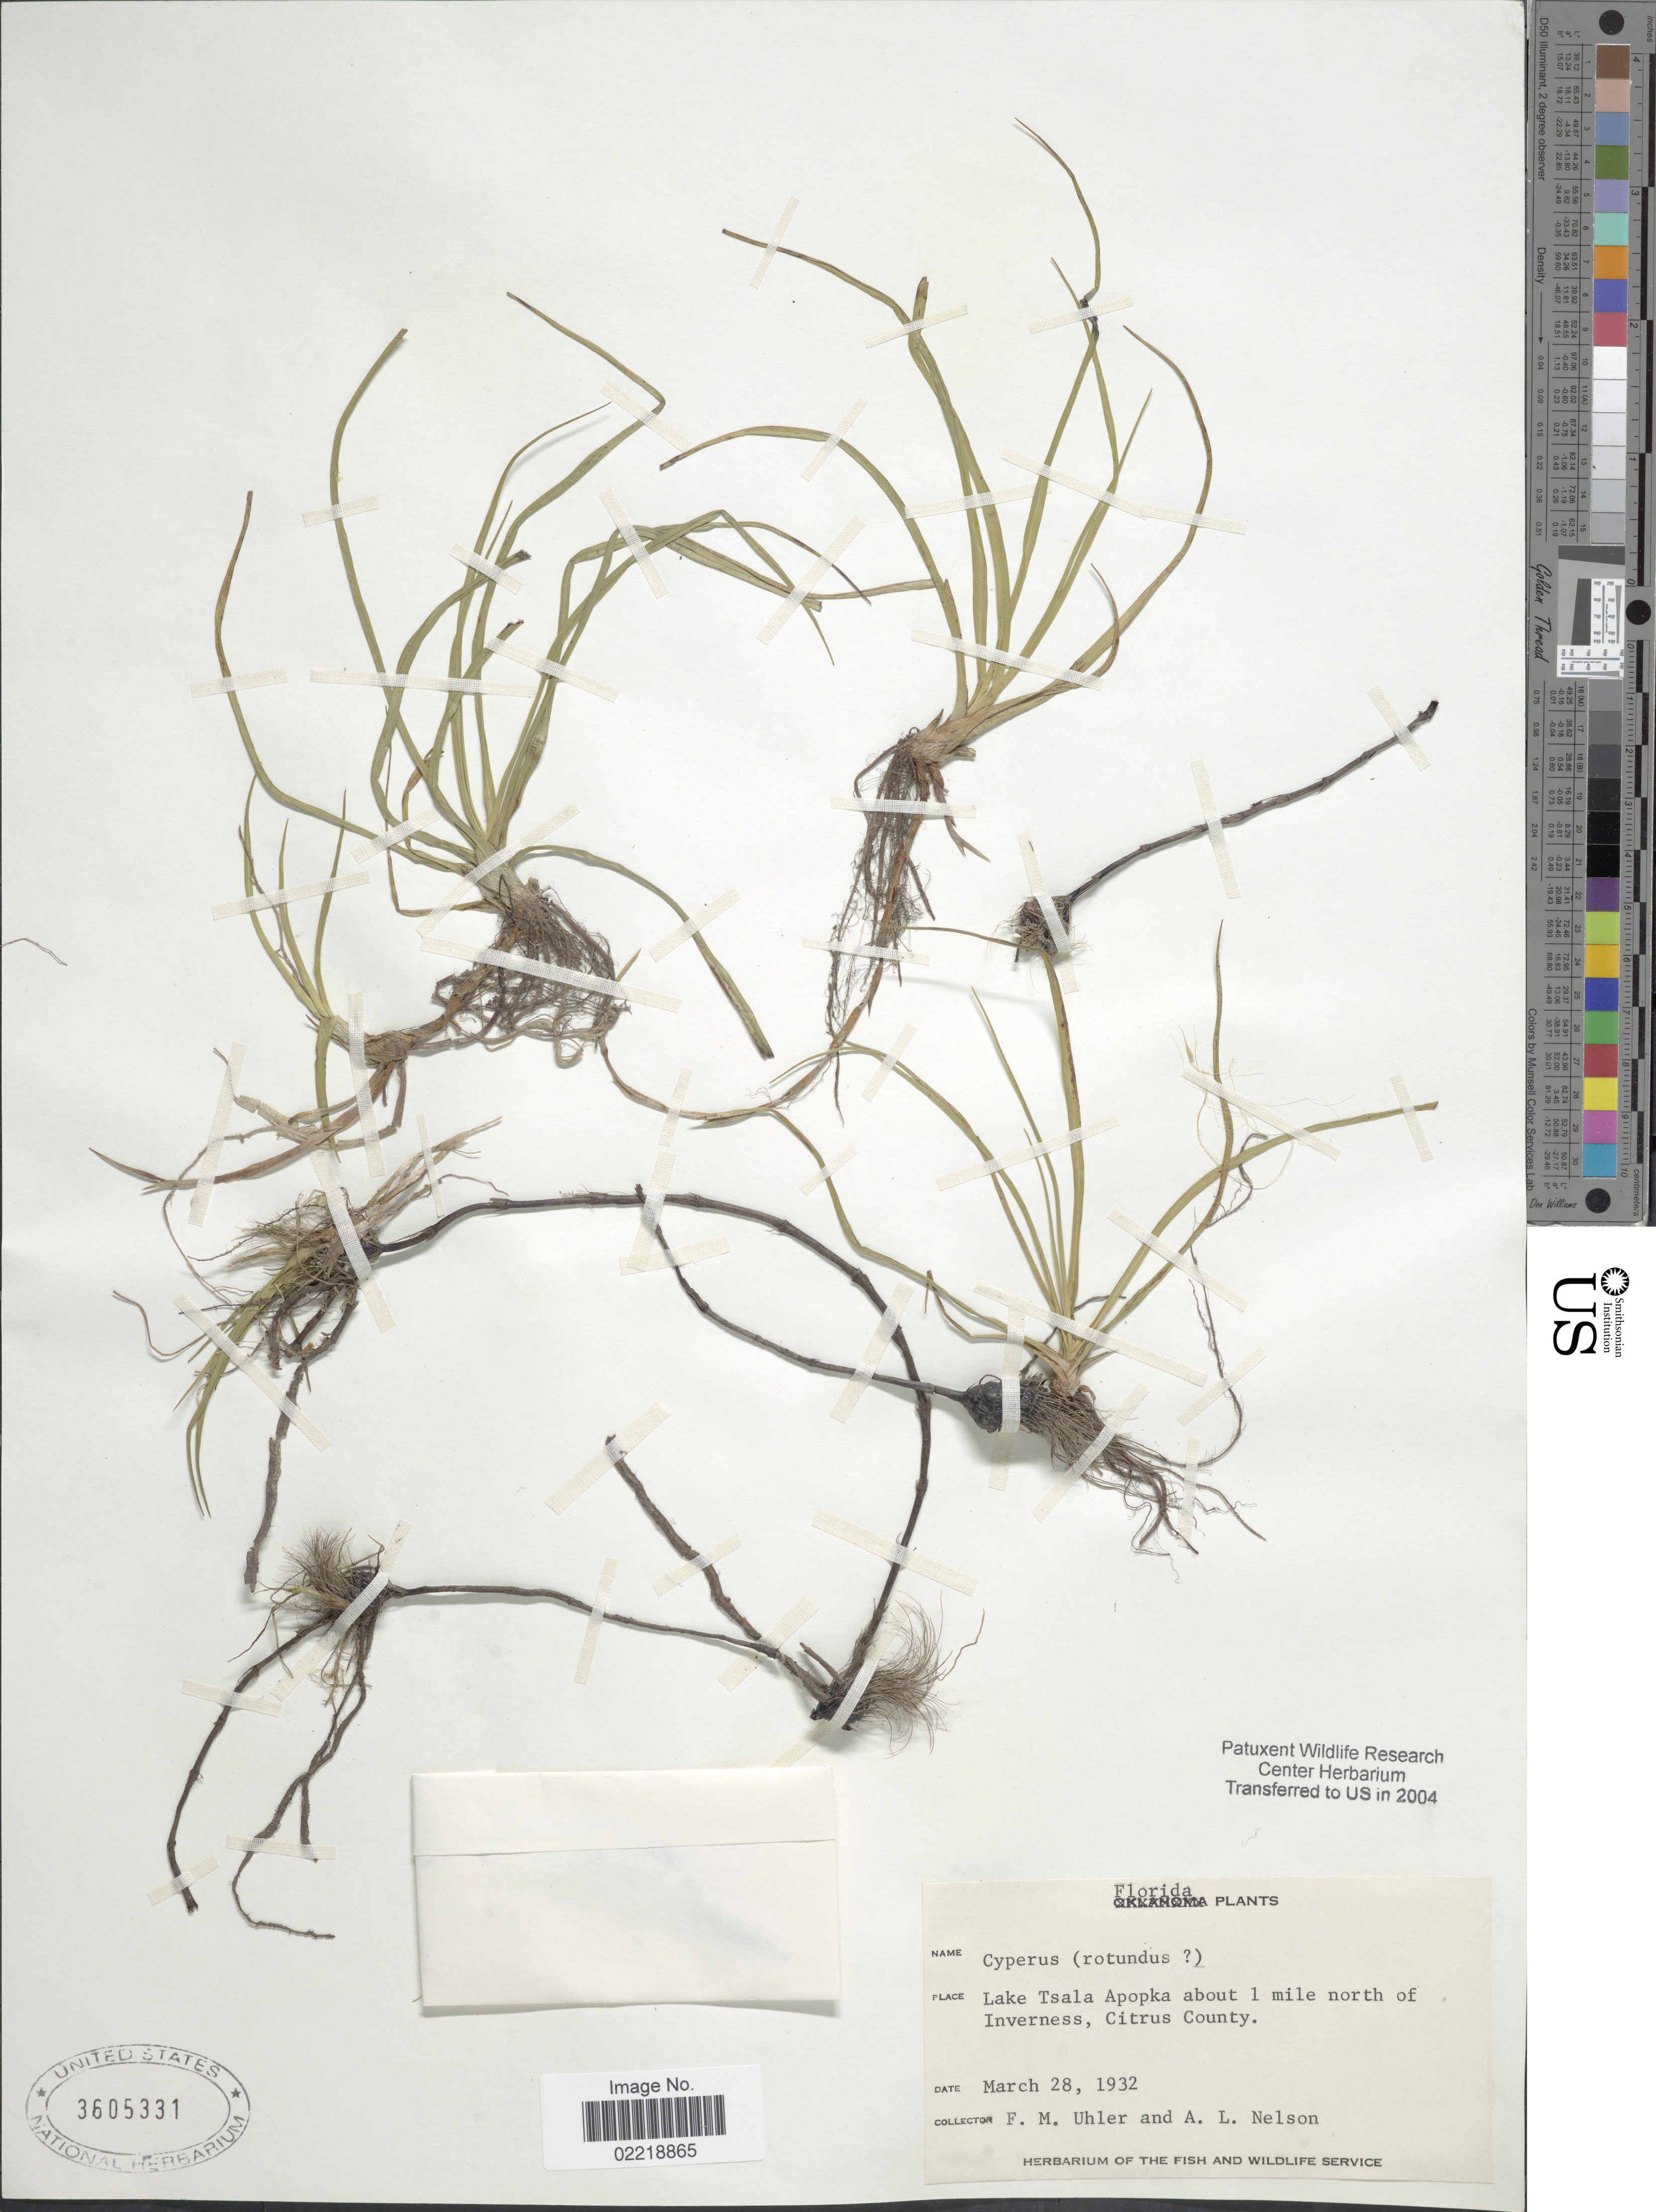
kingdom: Plantae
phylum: Tracheophyta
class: Liliopsida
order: Poales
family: Cyperaceae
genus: Cyperus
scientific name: Cyperus rotundus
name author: L.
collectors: F. M. Uhler & A. L. Nelson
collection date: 1932-03-28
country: United States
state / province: Florida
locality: Lake Tsala Apopka about 1 mile north of Inverness, Citrus County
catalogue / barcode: US 3605331